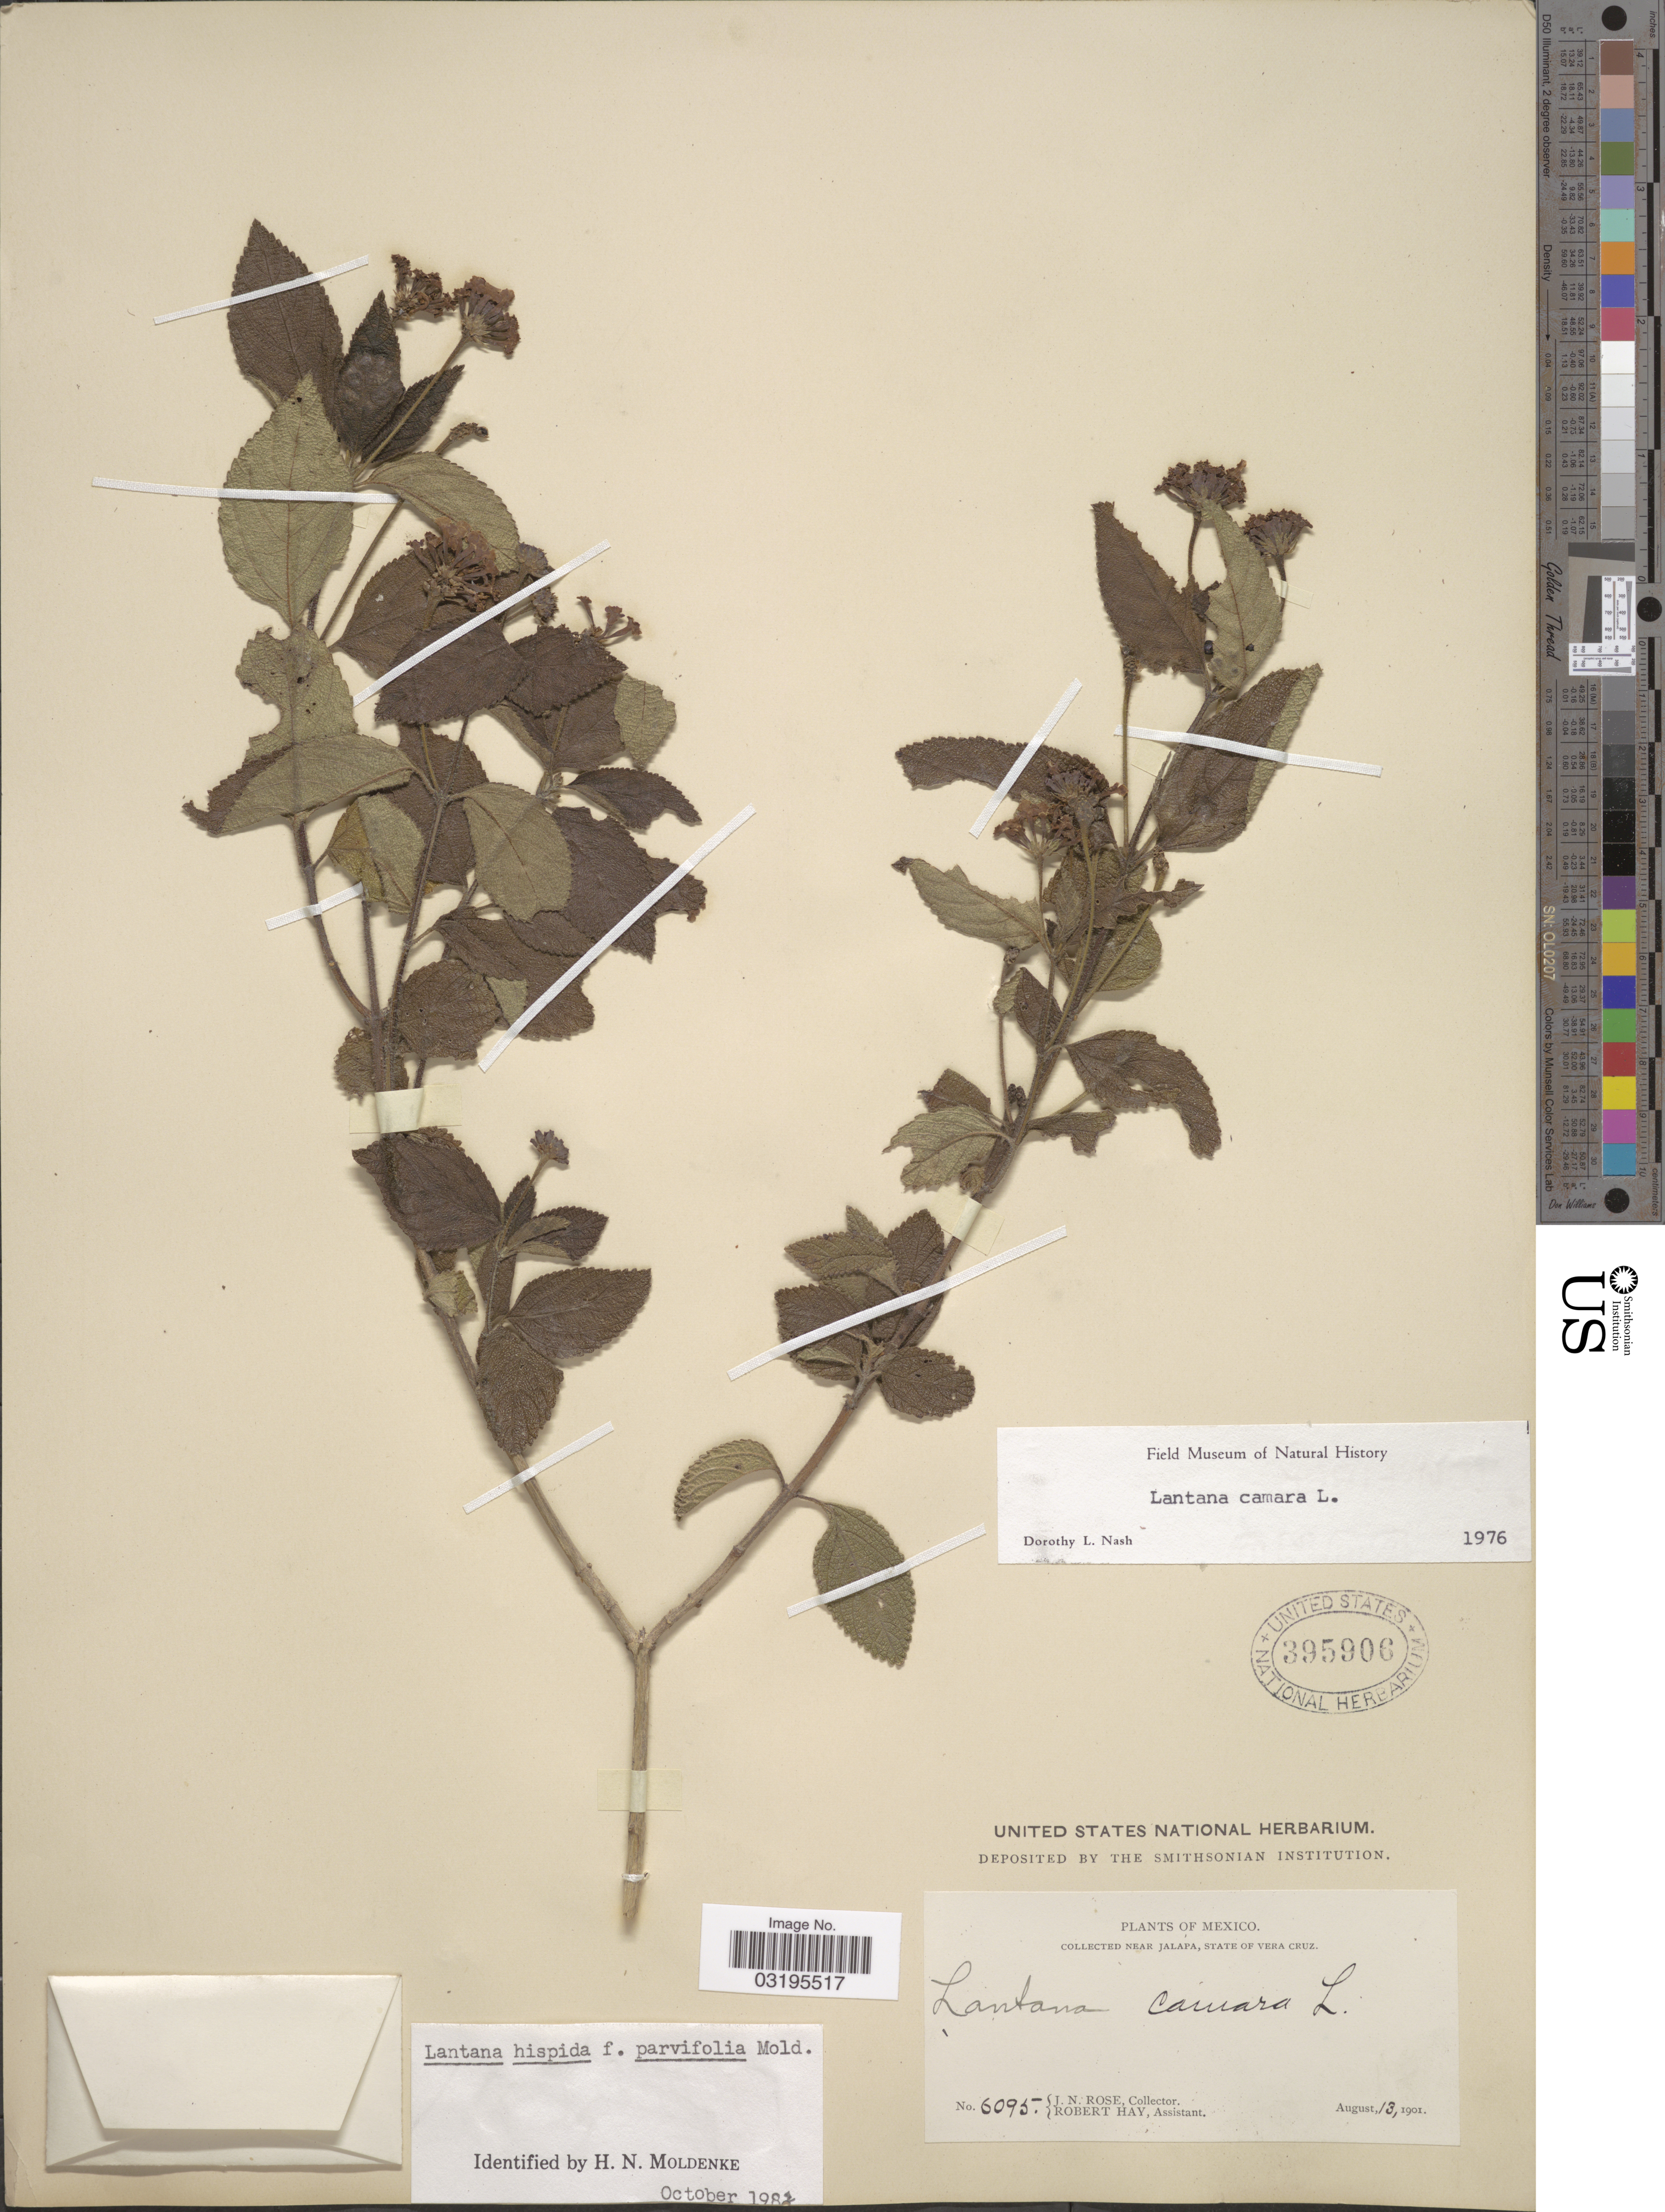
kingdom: Plantae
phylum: Tracheophyta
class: Magnoliopsida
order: Lamiales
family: Verbenaceae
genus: Lantana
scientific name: Lantana hispida f. parvifolia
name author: Kunth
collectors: J. N. Rose & R. H. Hay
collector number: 6095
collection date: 1901-08-13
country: Mexico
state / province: Veracruz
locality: Near Jalapa, Vera Cruz.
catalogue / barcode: US 395906